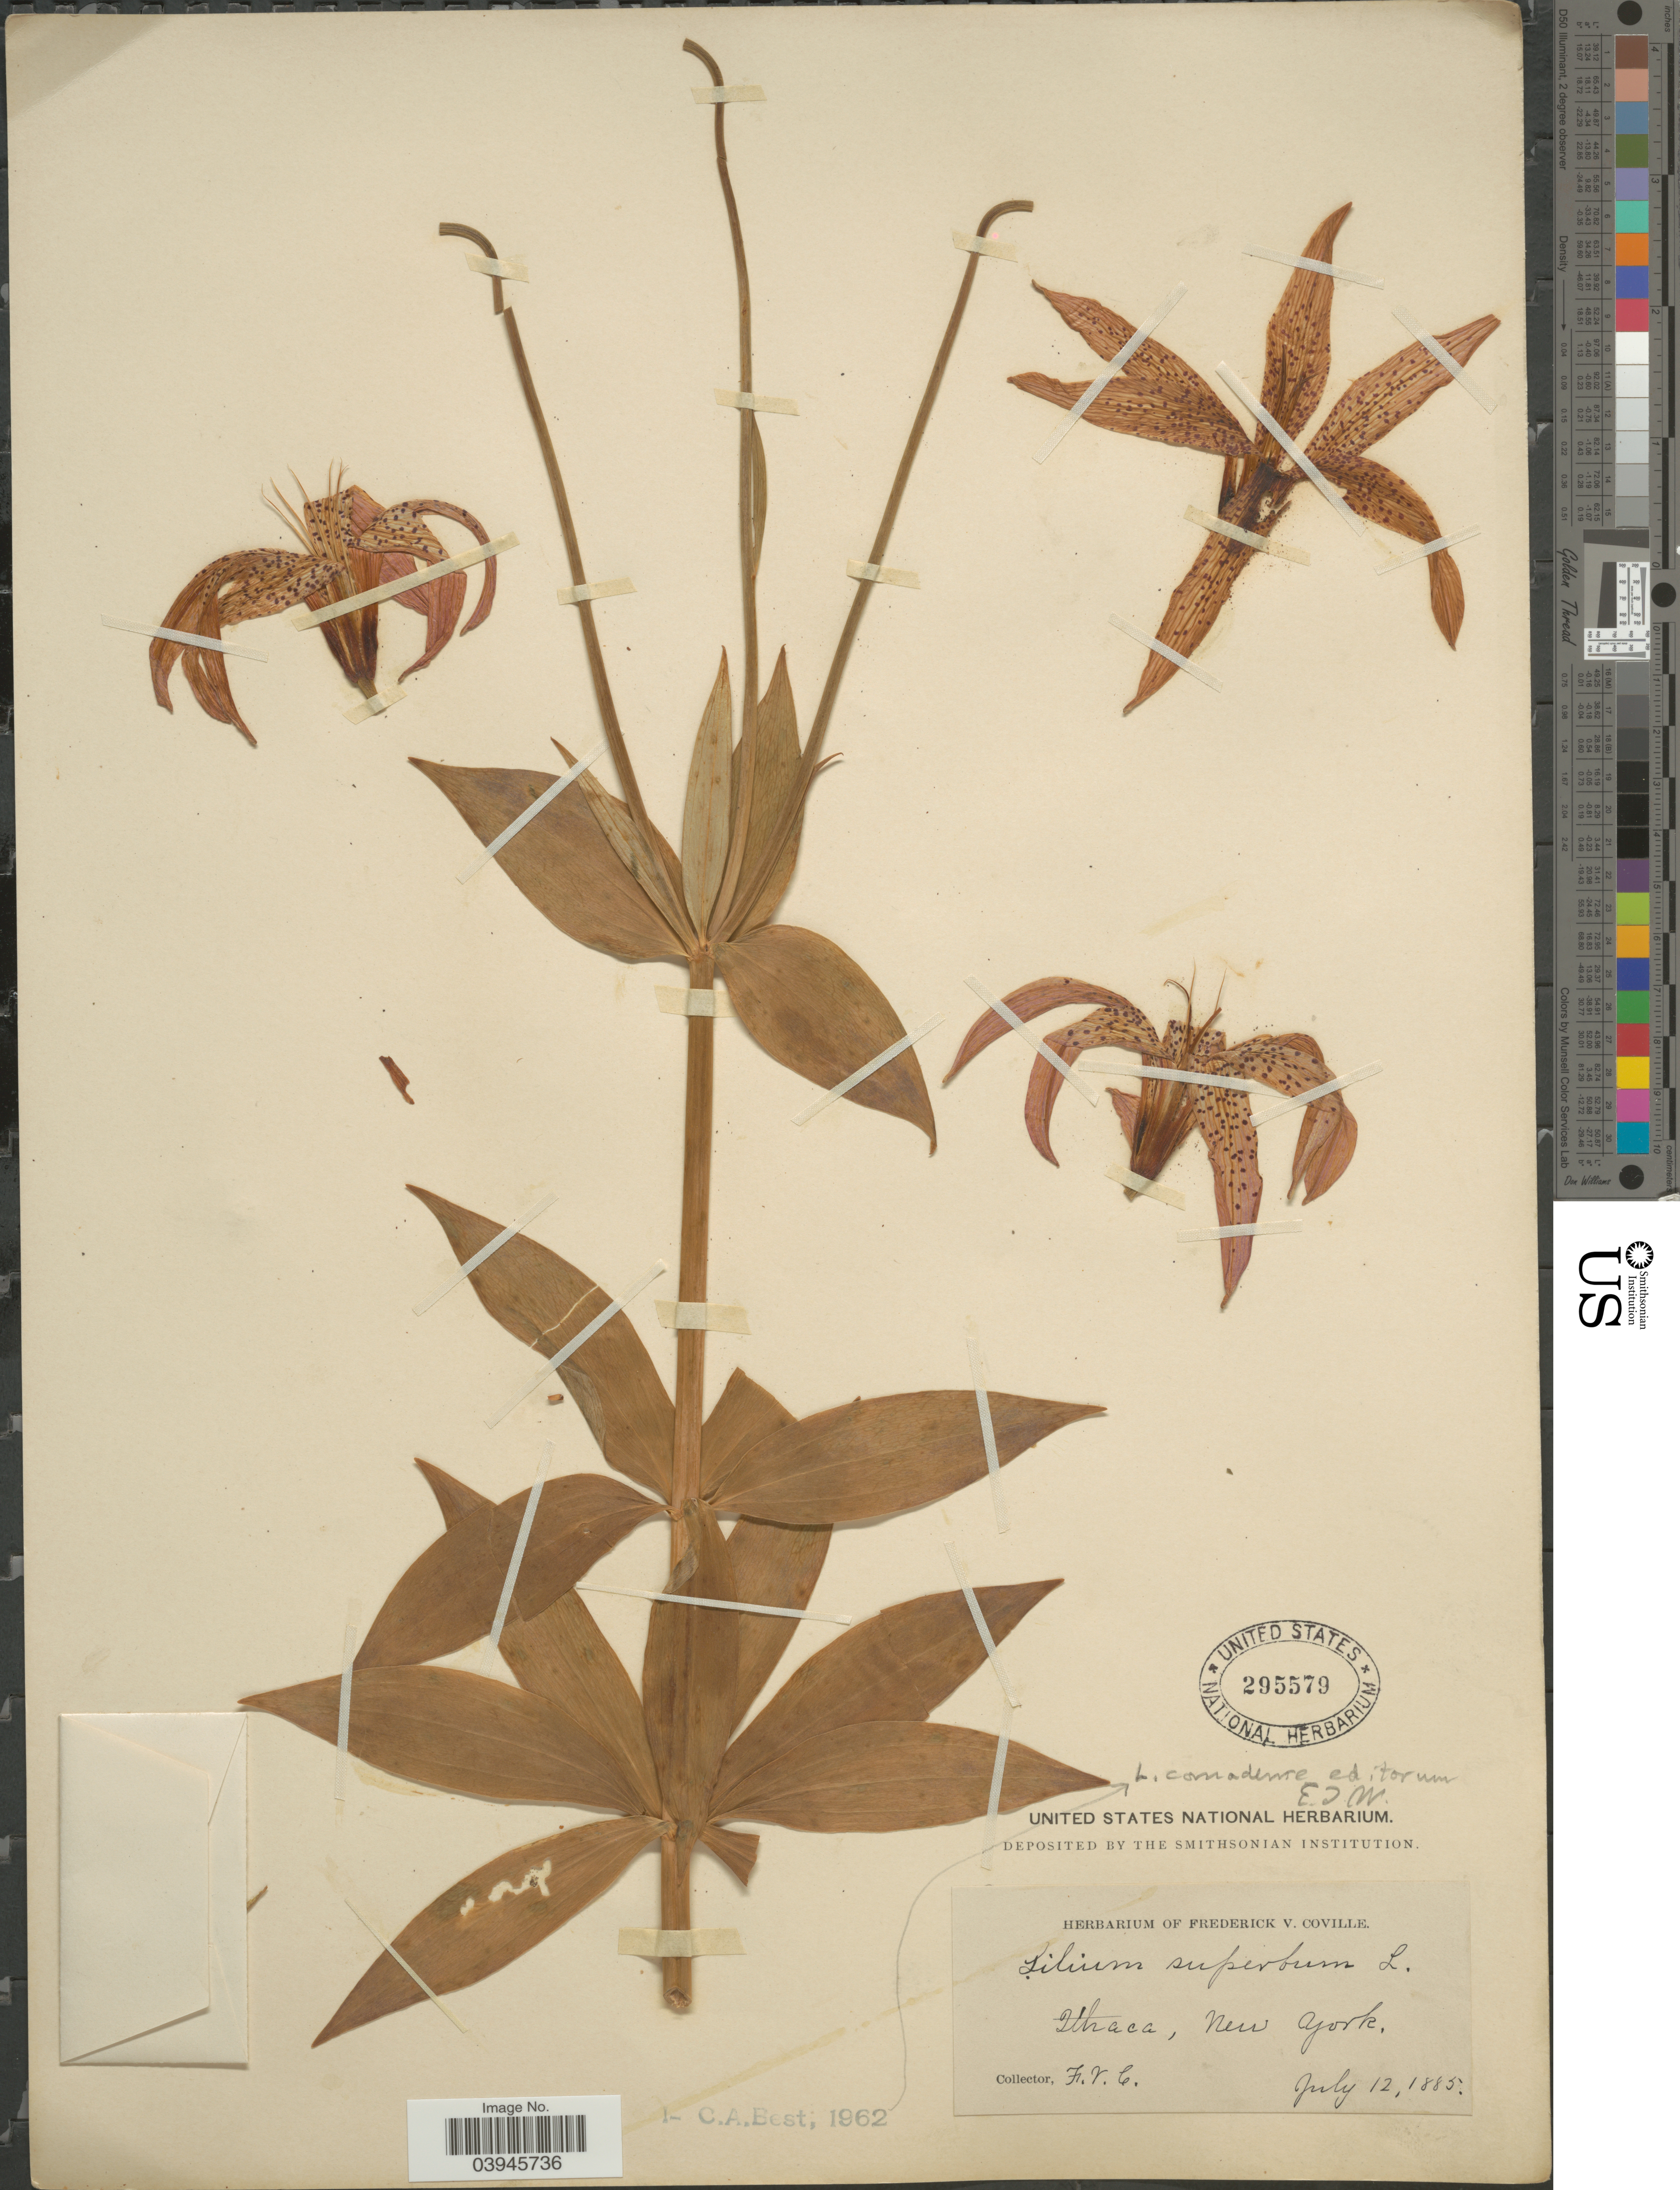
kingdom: Plantae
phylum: Tracheophyta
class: Liliopsida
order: Liliales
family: Liliaceae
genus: Lilium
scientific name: Lilium canadense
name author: L.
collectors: F. V. Coville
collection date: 1885-07-12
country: United States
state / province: New York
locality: Ithaca.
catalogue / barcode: US 295579